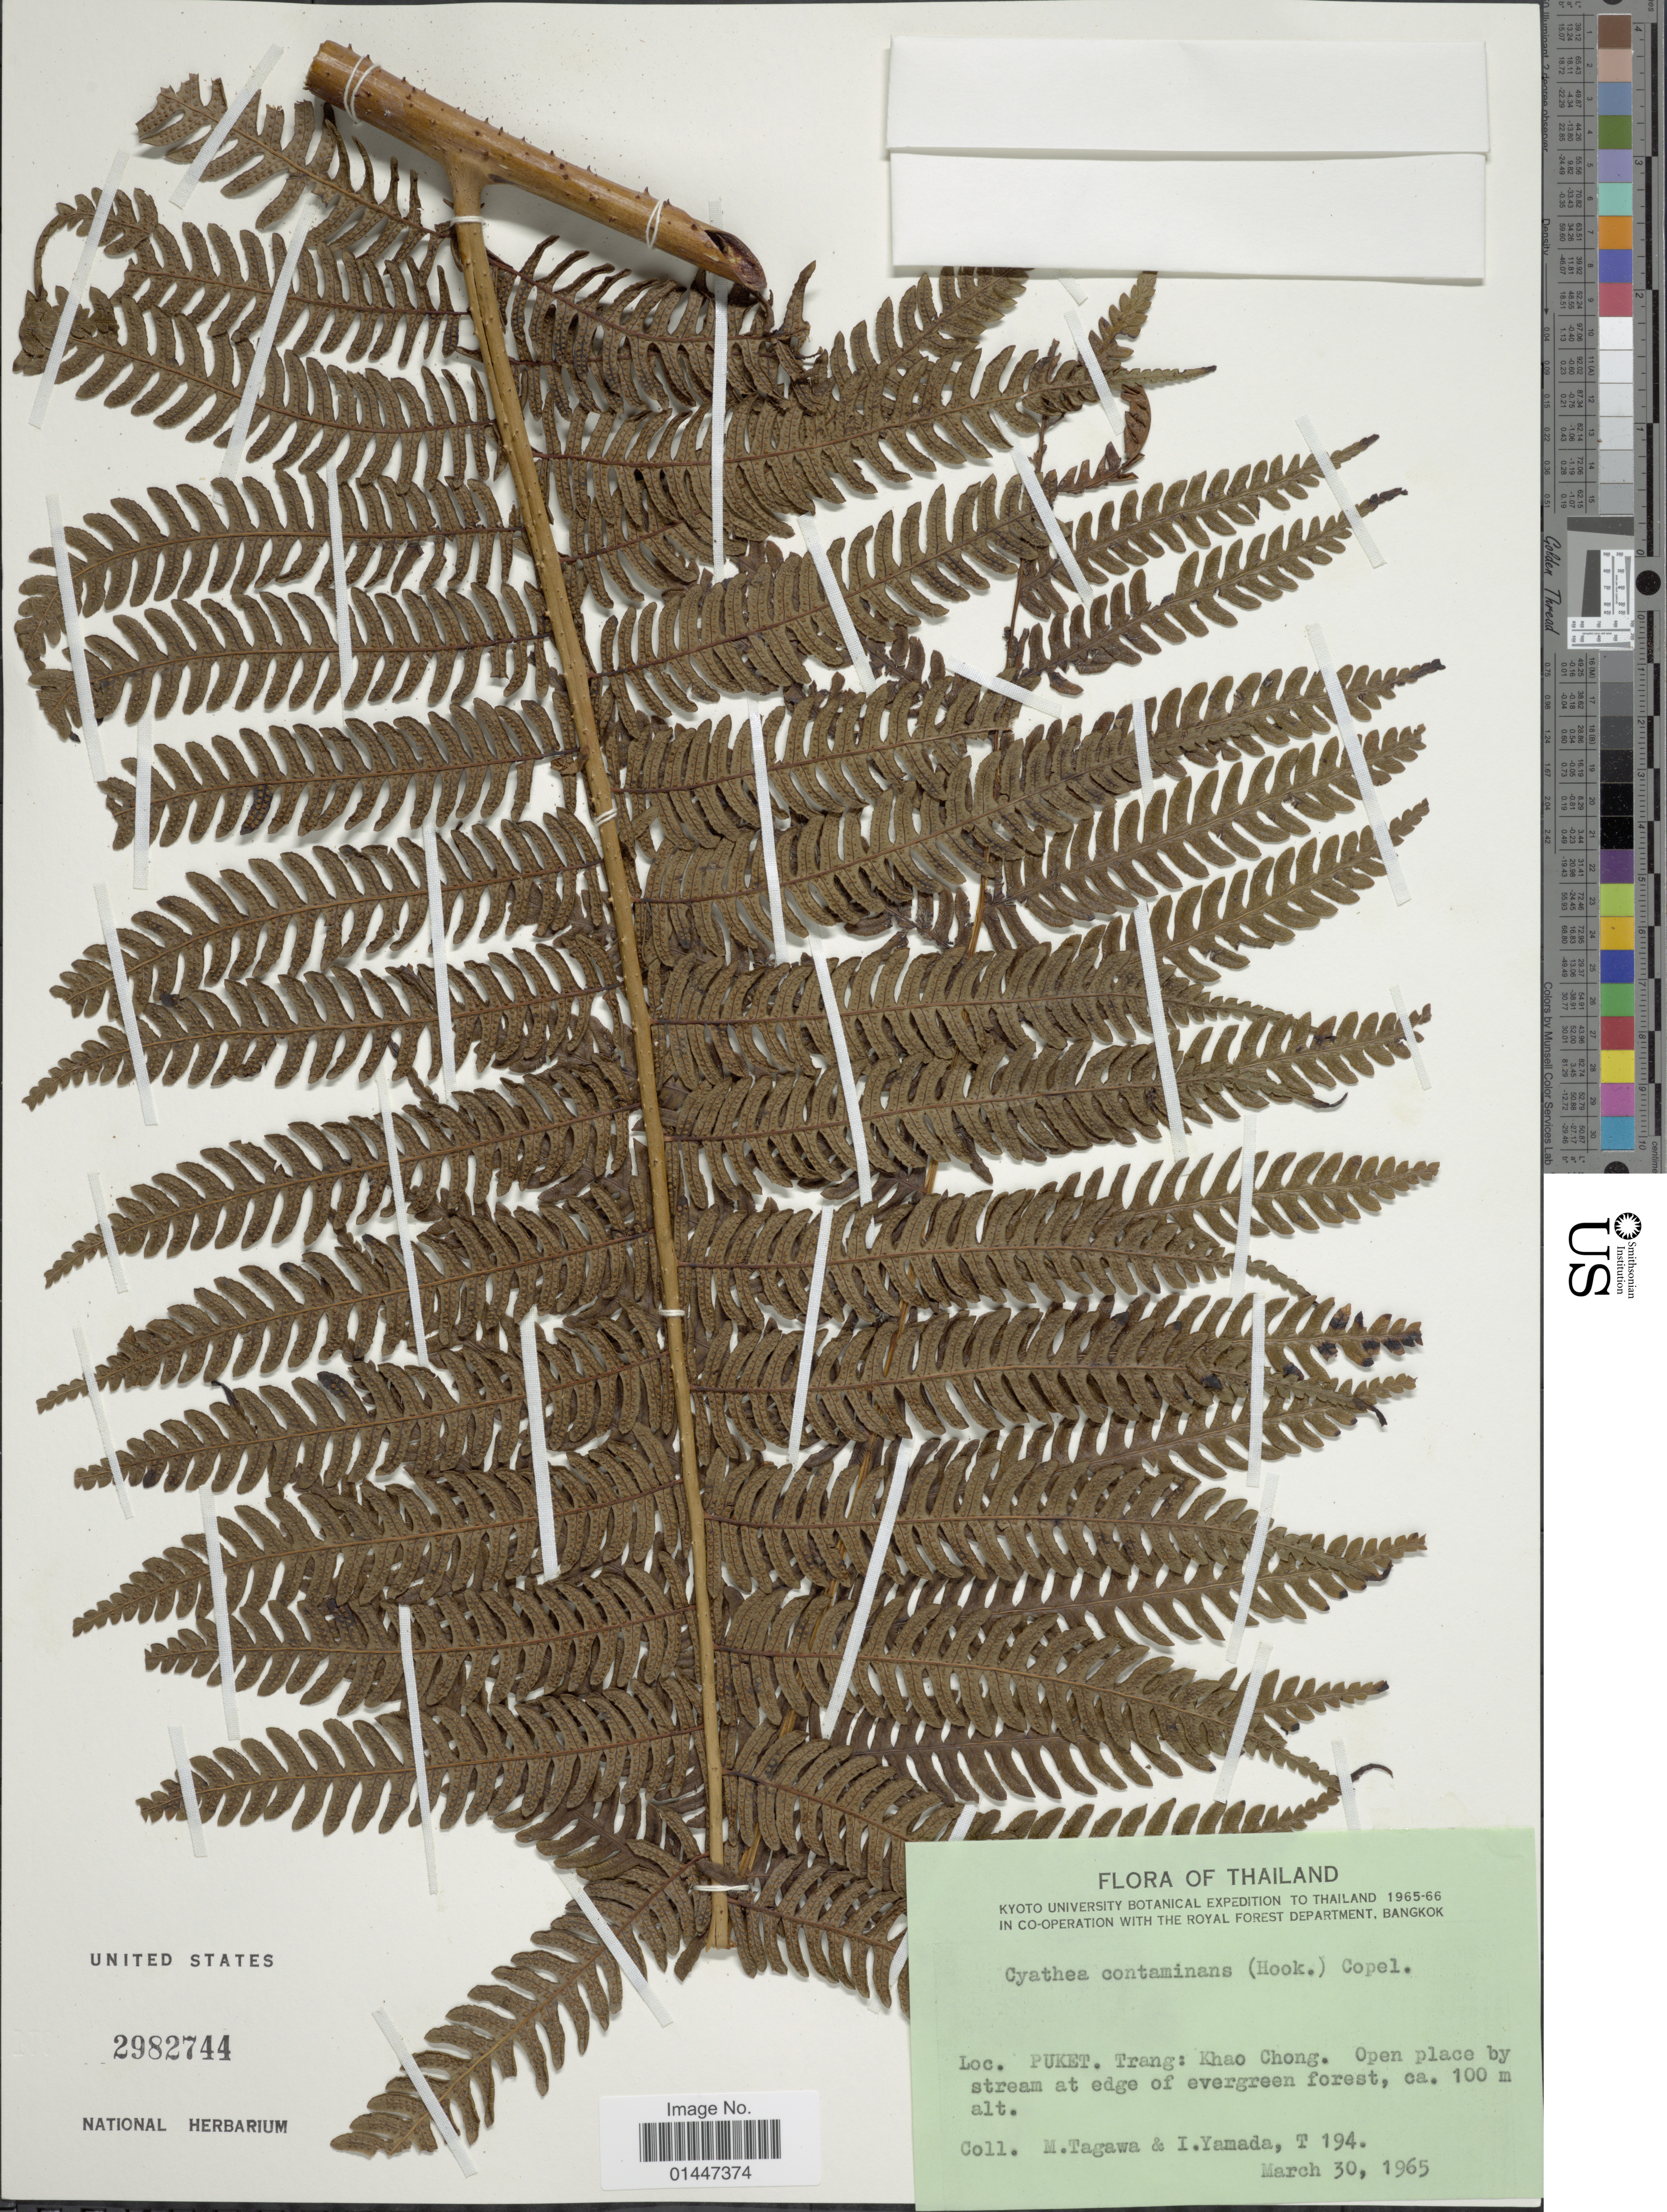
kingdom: Plantae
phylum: Tracheophyta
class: Polypodiopsida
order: Cyatheales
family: Cyatheaceae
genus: Sphaeropteris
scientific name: Sphaeropteris glauca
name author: (Blume) R.M. Tryon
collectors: M. Tagawa & I. Yamada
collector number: T 194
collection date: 1965-03-30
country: Thailand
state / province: Trang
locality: Puket. Trang: Khao Chong. Open place by stream at edge of evergreen forest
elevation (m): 100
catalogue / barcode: US 2982744